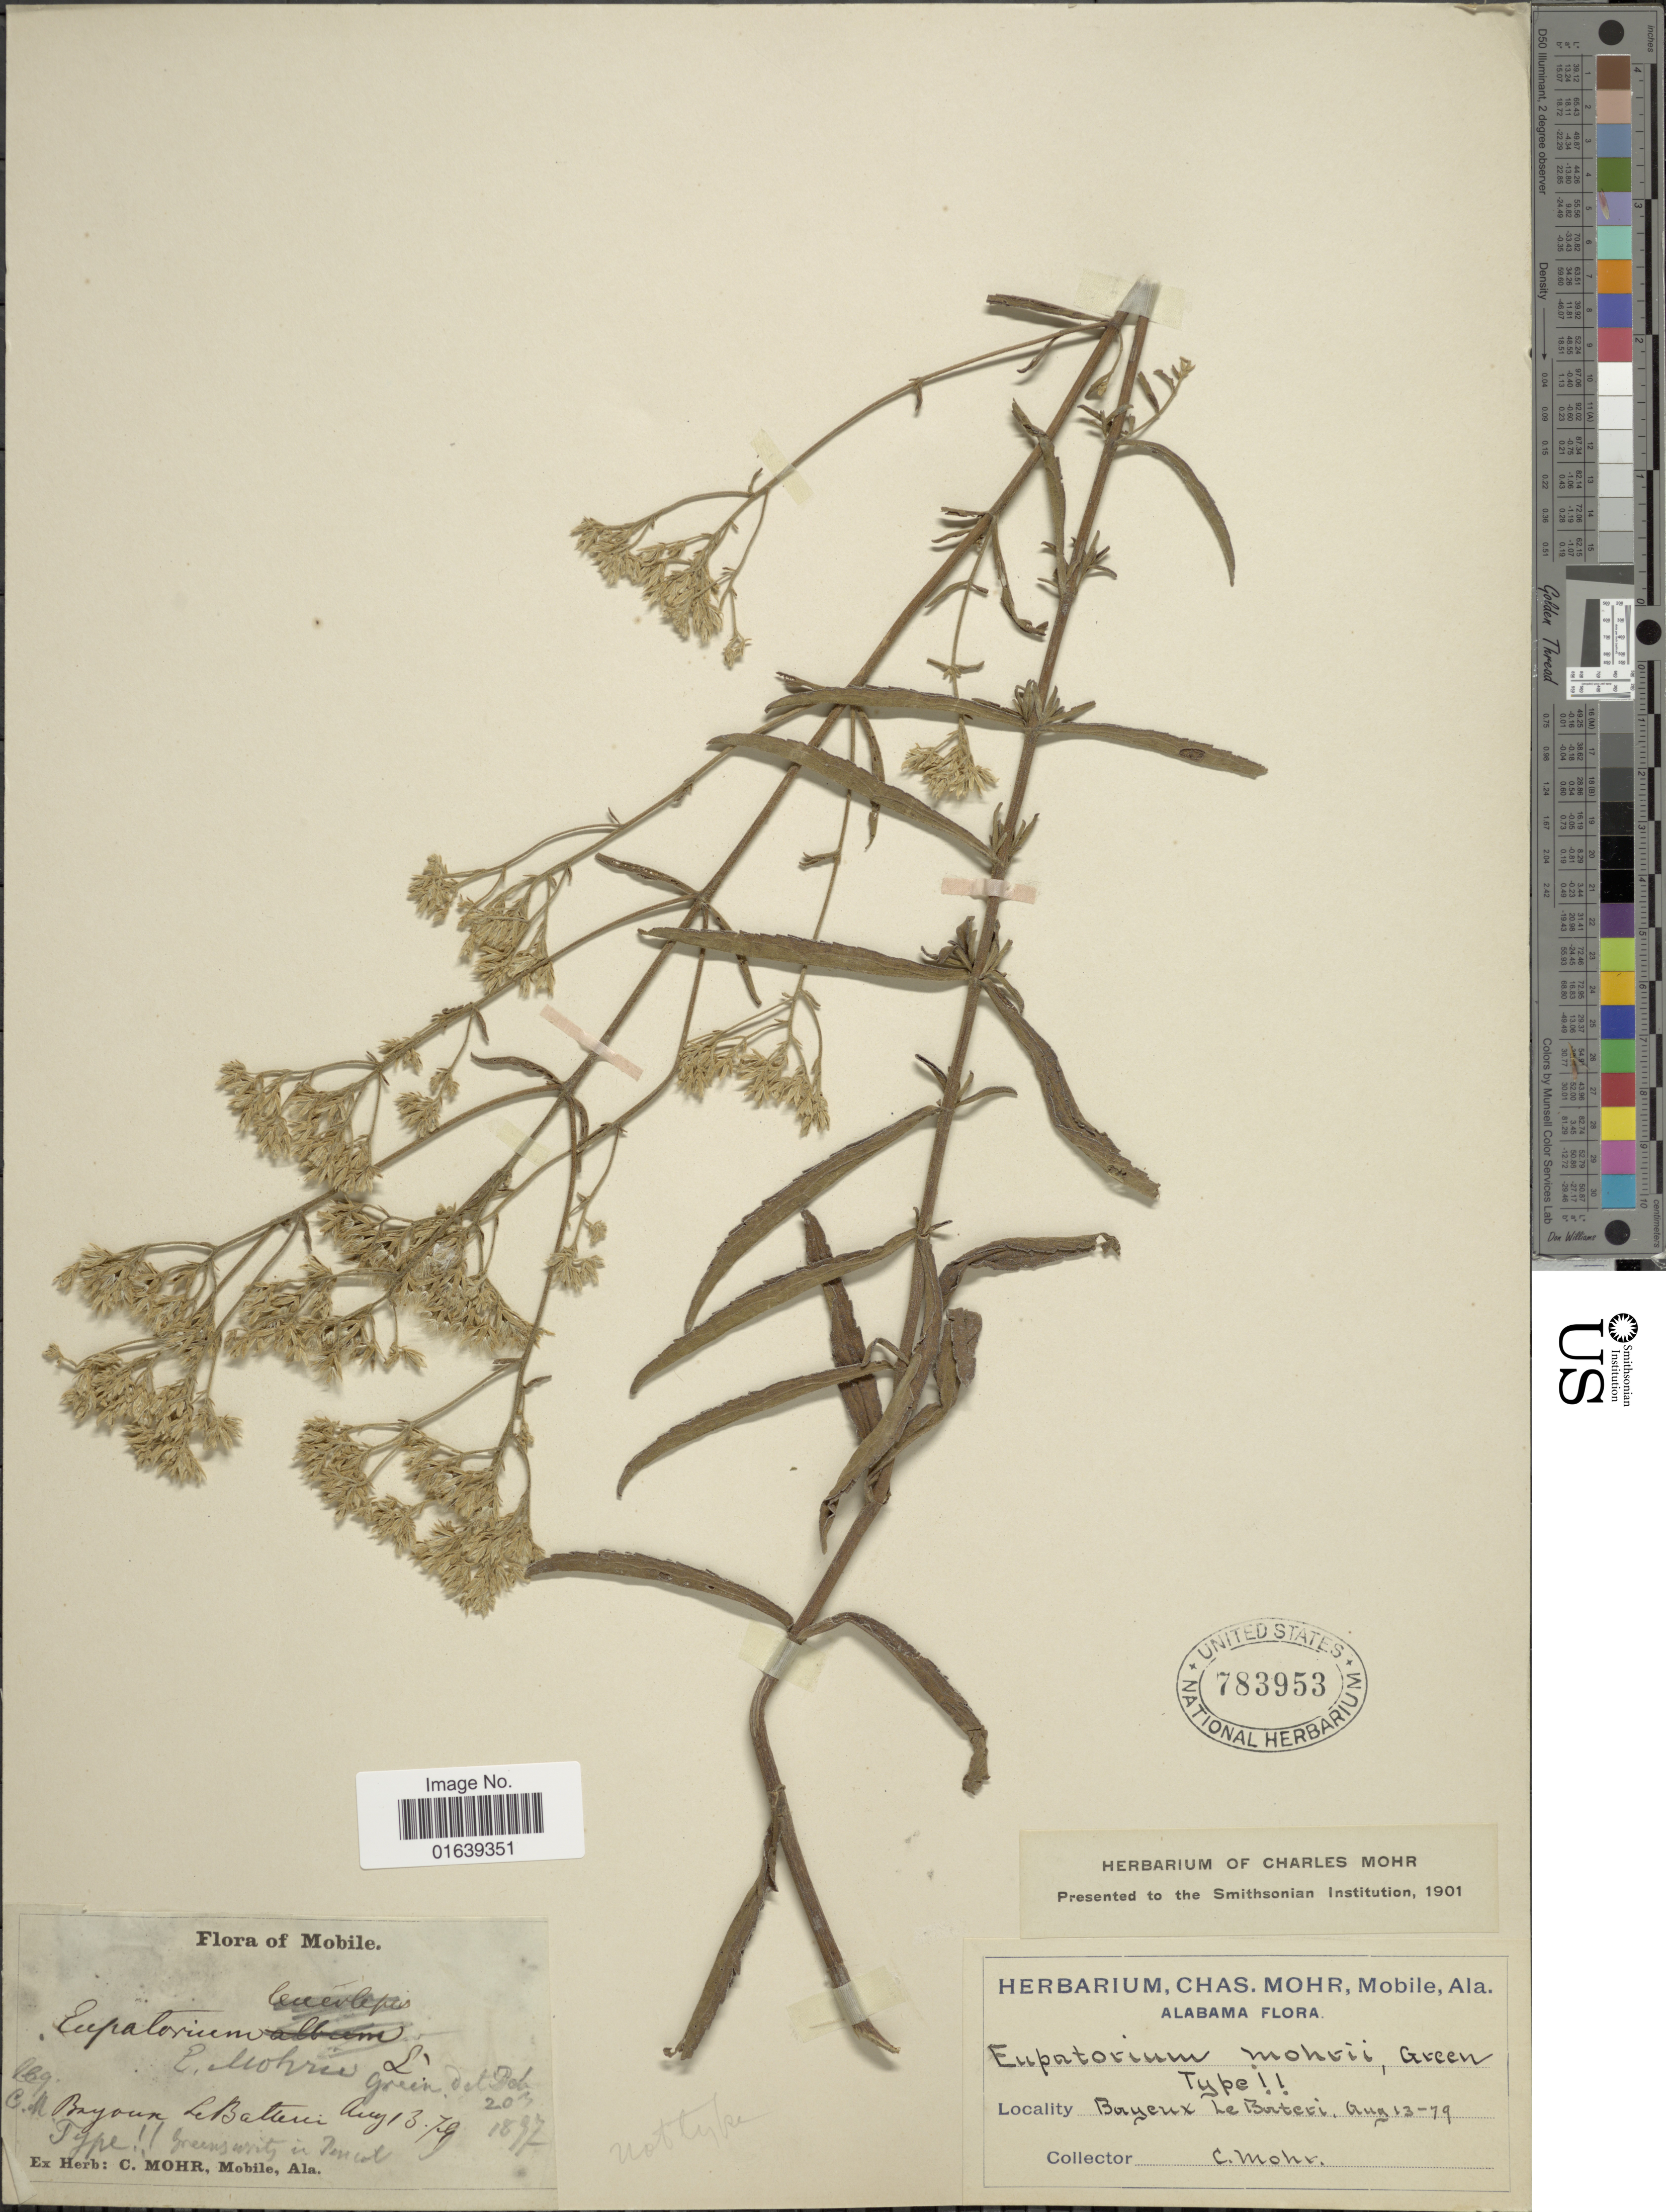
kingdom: Plantae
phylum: Tracheophyta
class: Magnoliopsida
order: Asterales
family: Asteraceae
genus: Eupatorium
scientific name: Eupatorium leucolepis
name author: (DC.) Torr. & A. Gray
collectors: Mohr, C. T. (herbarium)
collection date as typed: Transcribed d/m/y: 13/8/79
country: United States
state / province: Alabama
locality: Alabama. Boryeux le Borteci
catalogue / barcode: US 783953